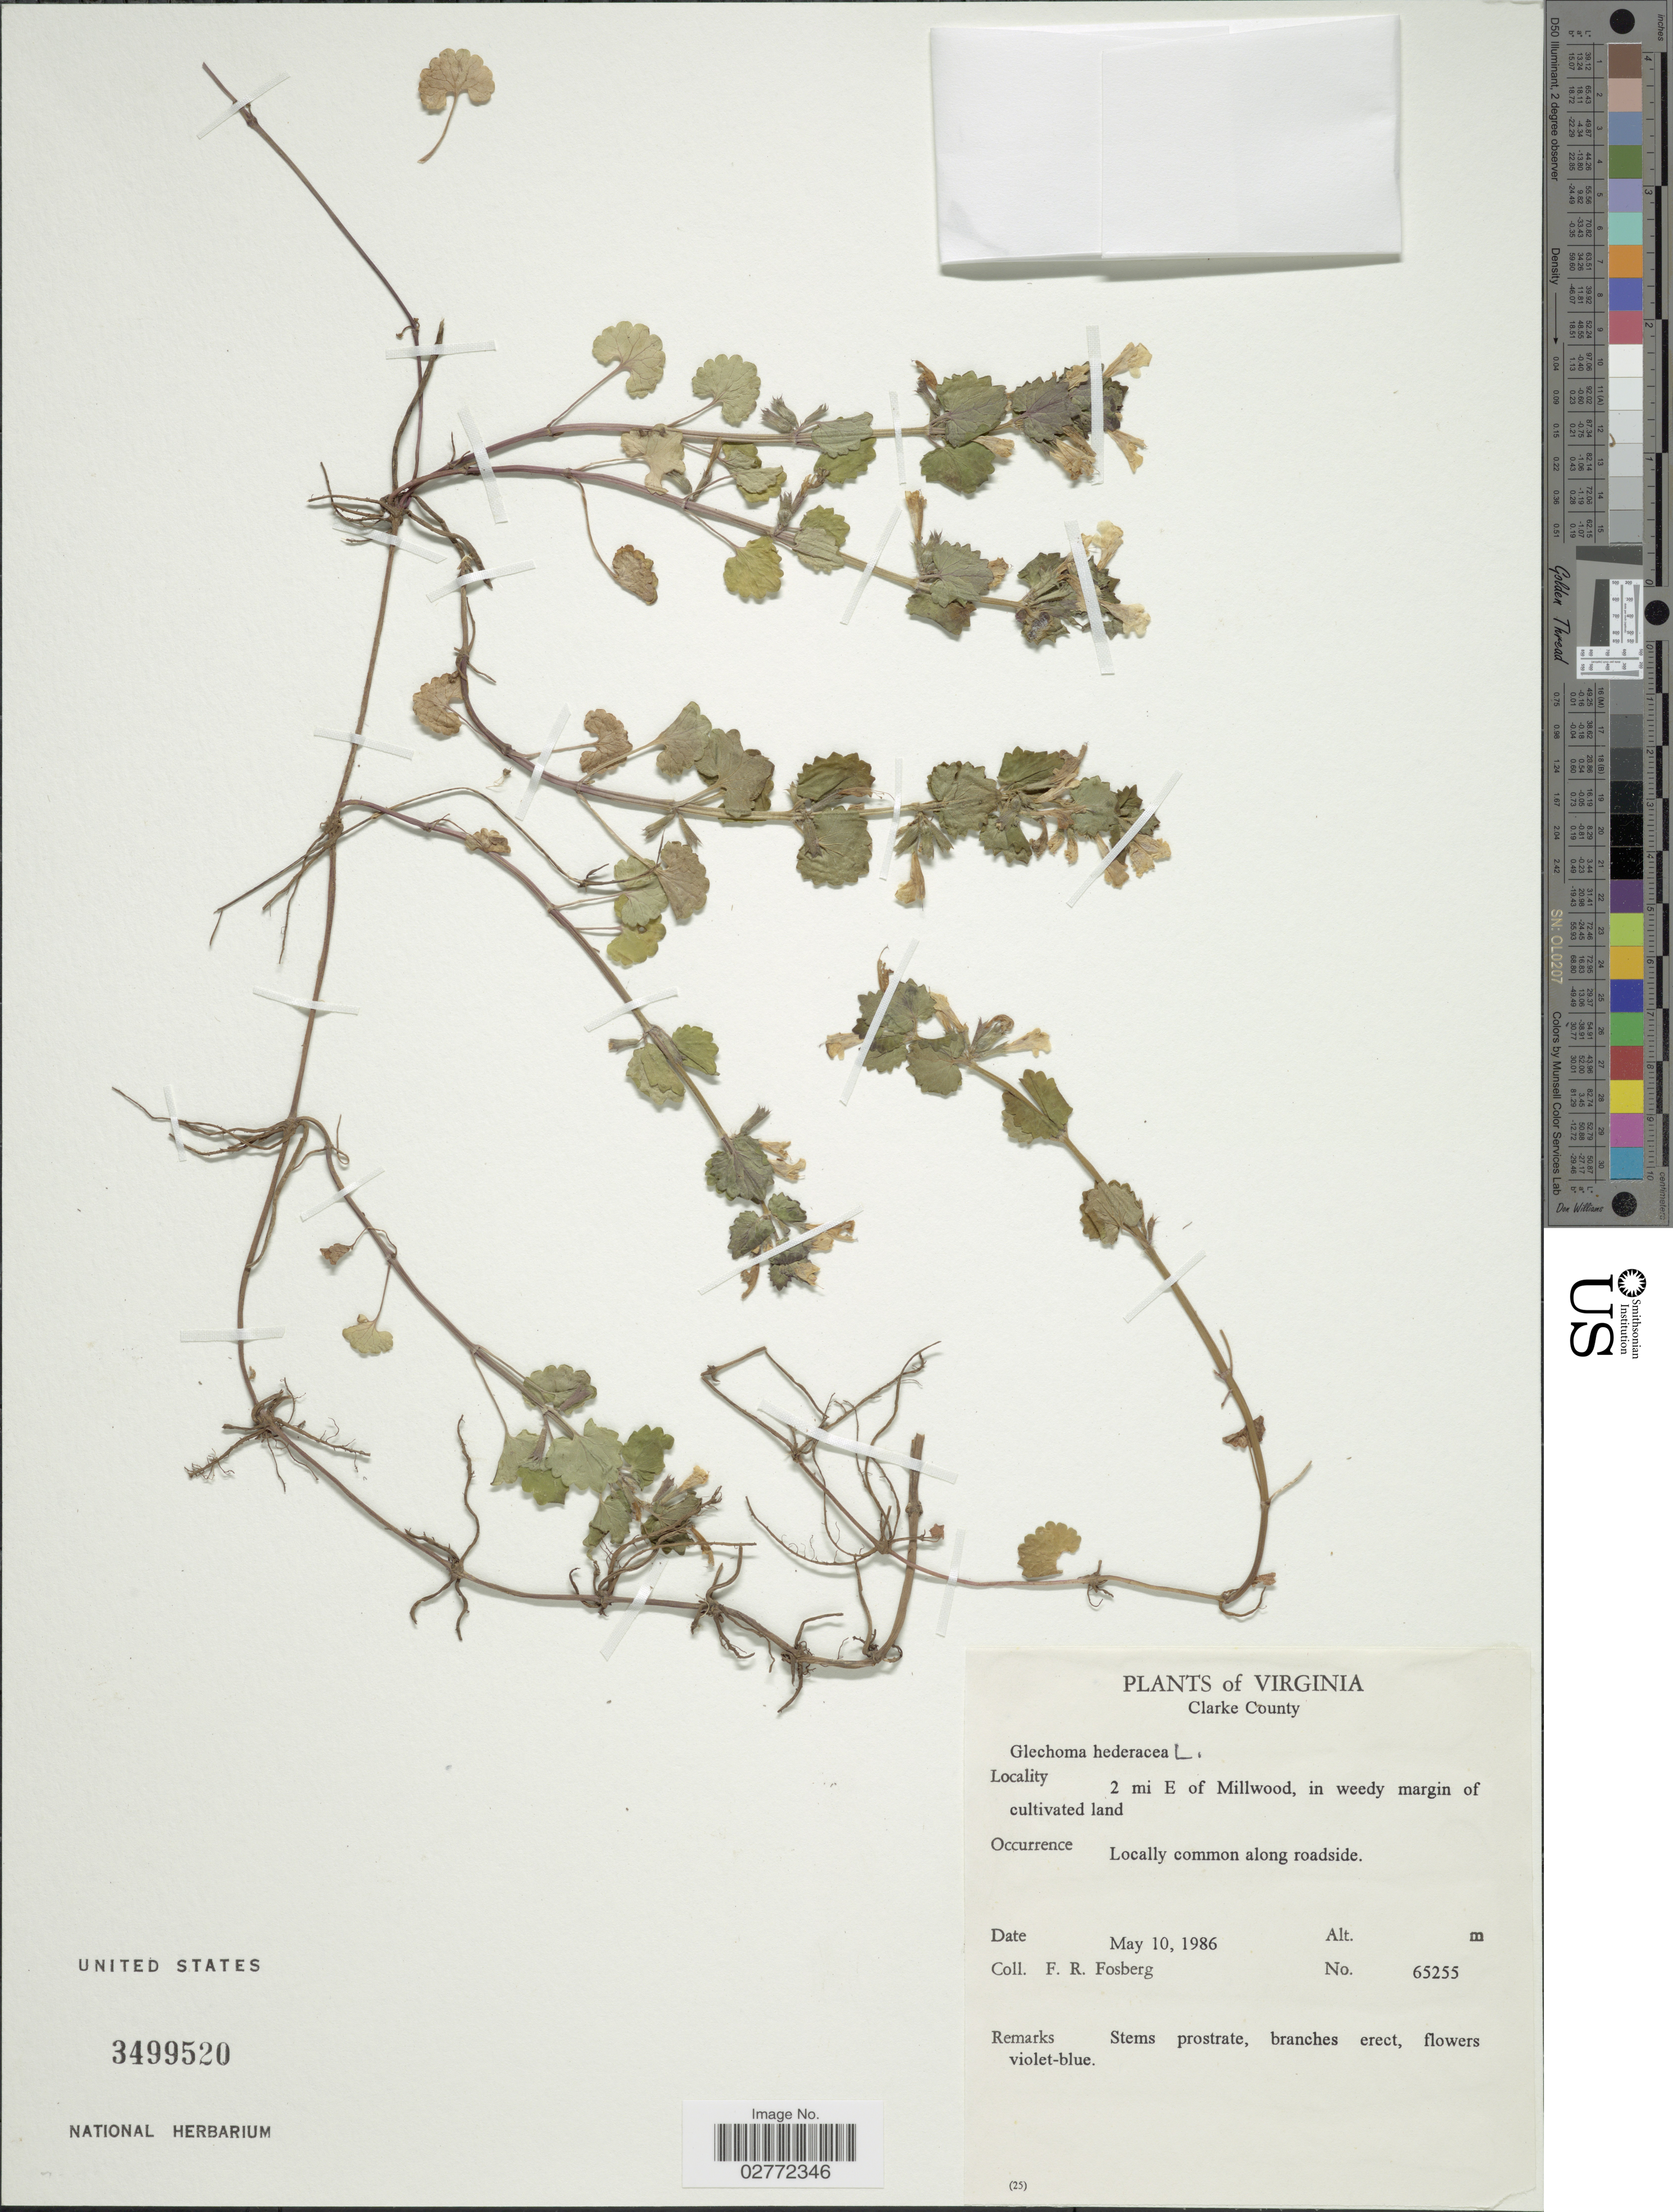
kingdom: Plantae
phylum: Tracheophyta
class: Magnoliopsida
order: Lamiales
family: Lamiaceae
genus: Glechoma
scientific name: Glechoma hederacea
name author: L.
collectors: F. R. Fosberg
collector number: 65255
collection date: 1986-05-10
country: United States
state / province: Virginia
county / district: Clarke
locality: Clarke County. 2 mi E of Millwood, in weedy margin of cultivated land.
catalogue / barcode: US 3499520